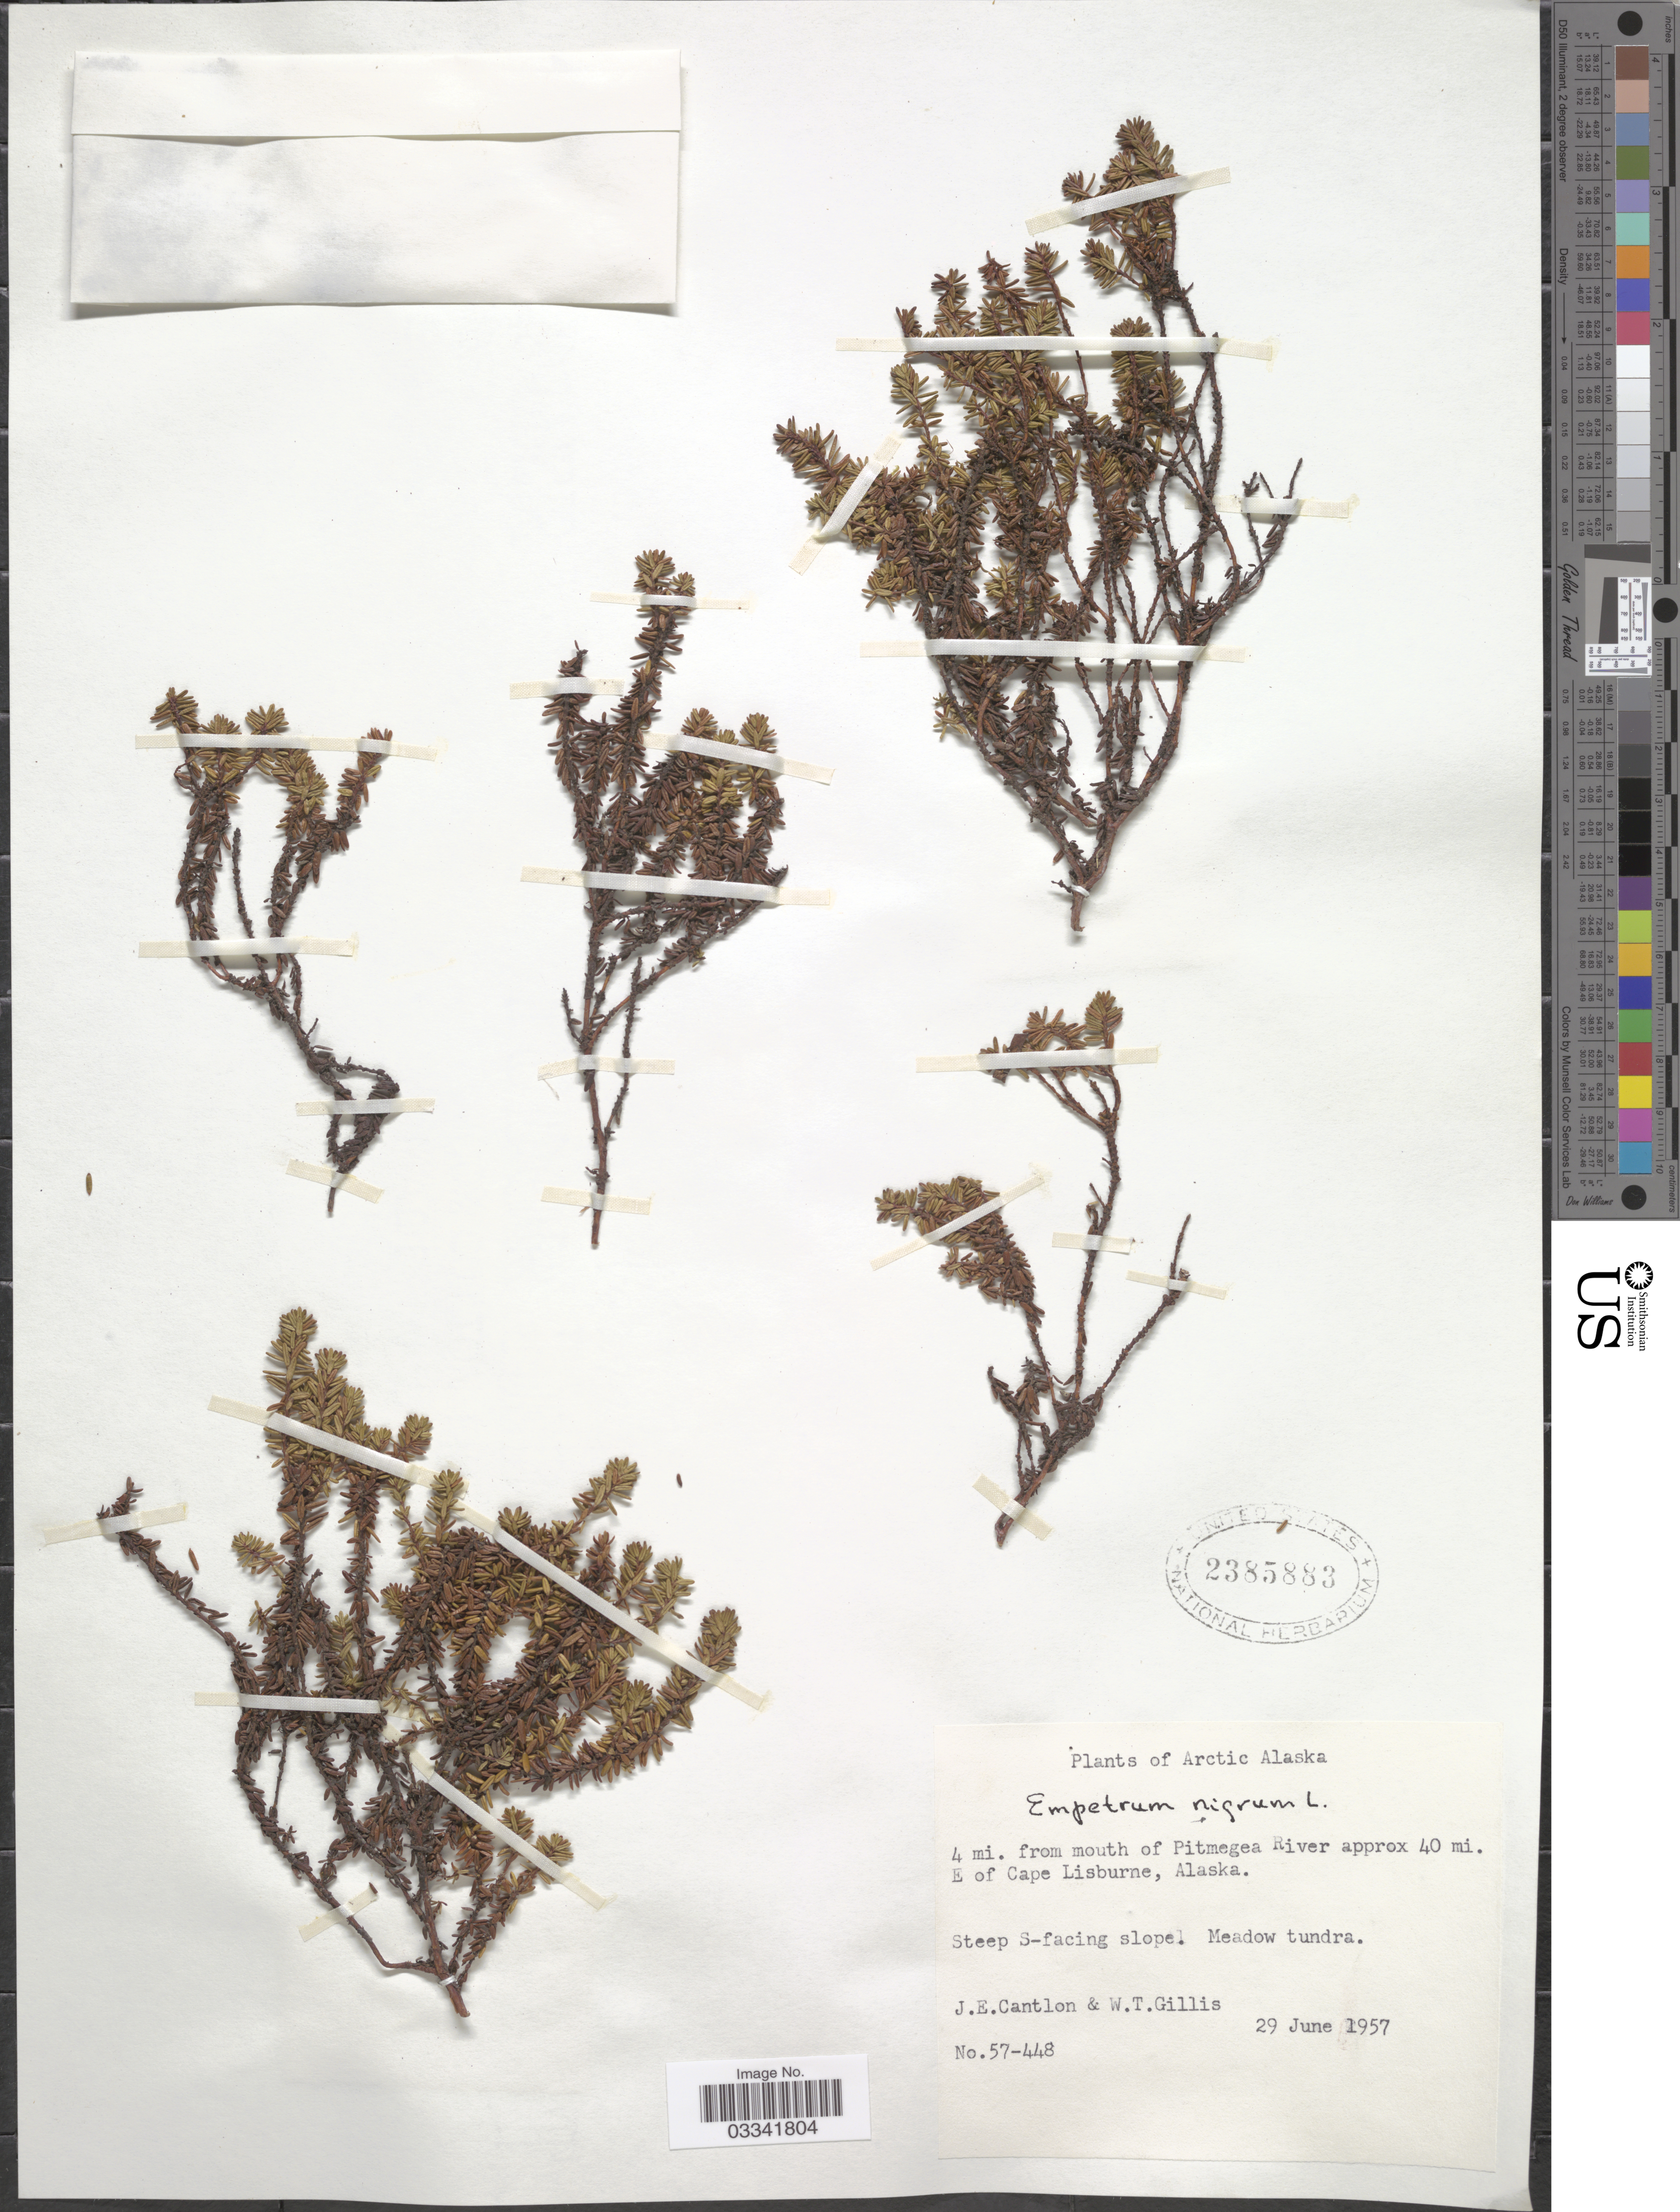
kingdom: Plantae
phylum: Tracheophyta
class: Magnoliopsida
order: Ericales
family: Ericaceae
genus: Empetrum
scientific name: Empetrum nigrum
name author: L.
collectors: J. Cantlon & W. T. Gillis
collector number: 57-448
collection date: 1957-06-29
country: United States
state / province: Alaska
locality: Arctic Alaska. 4 mi. from mouth of Pitmegea River approx 40 mi. E of Cape Lisburne. Steep S-facing slope.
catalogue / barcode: US 2385883